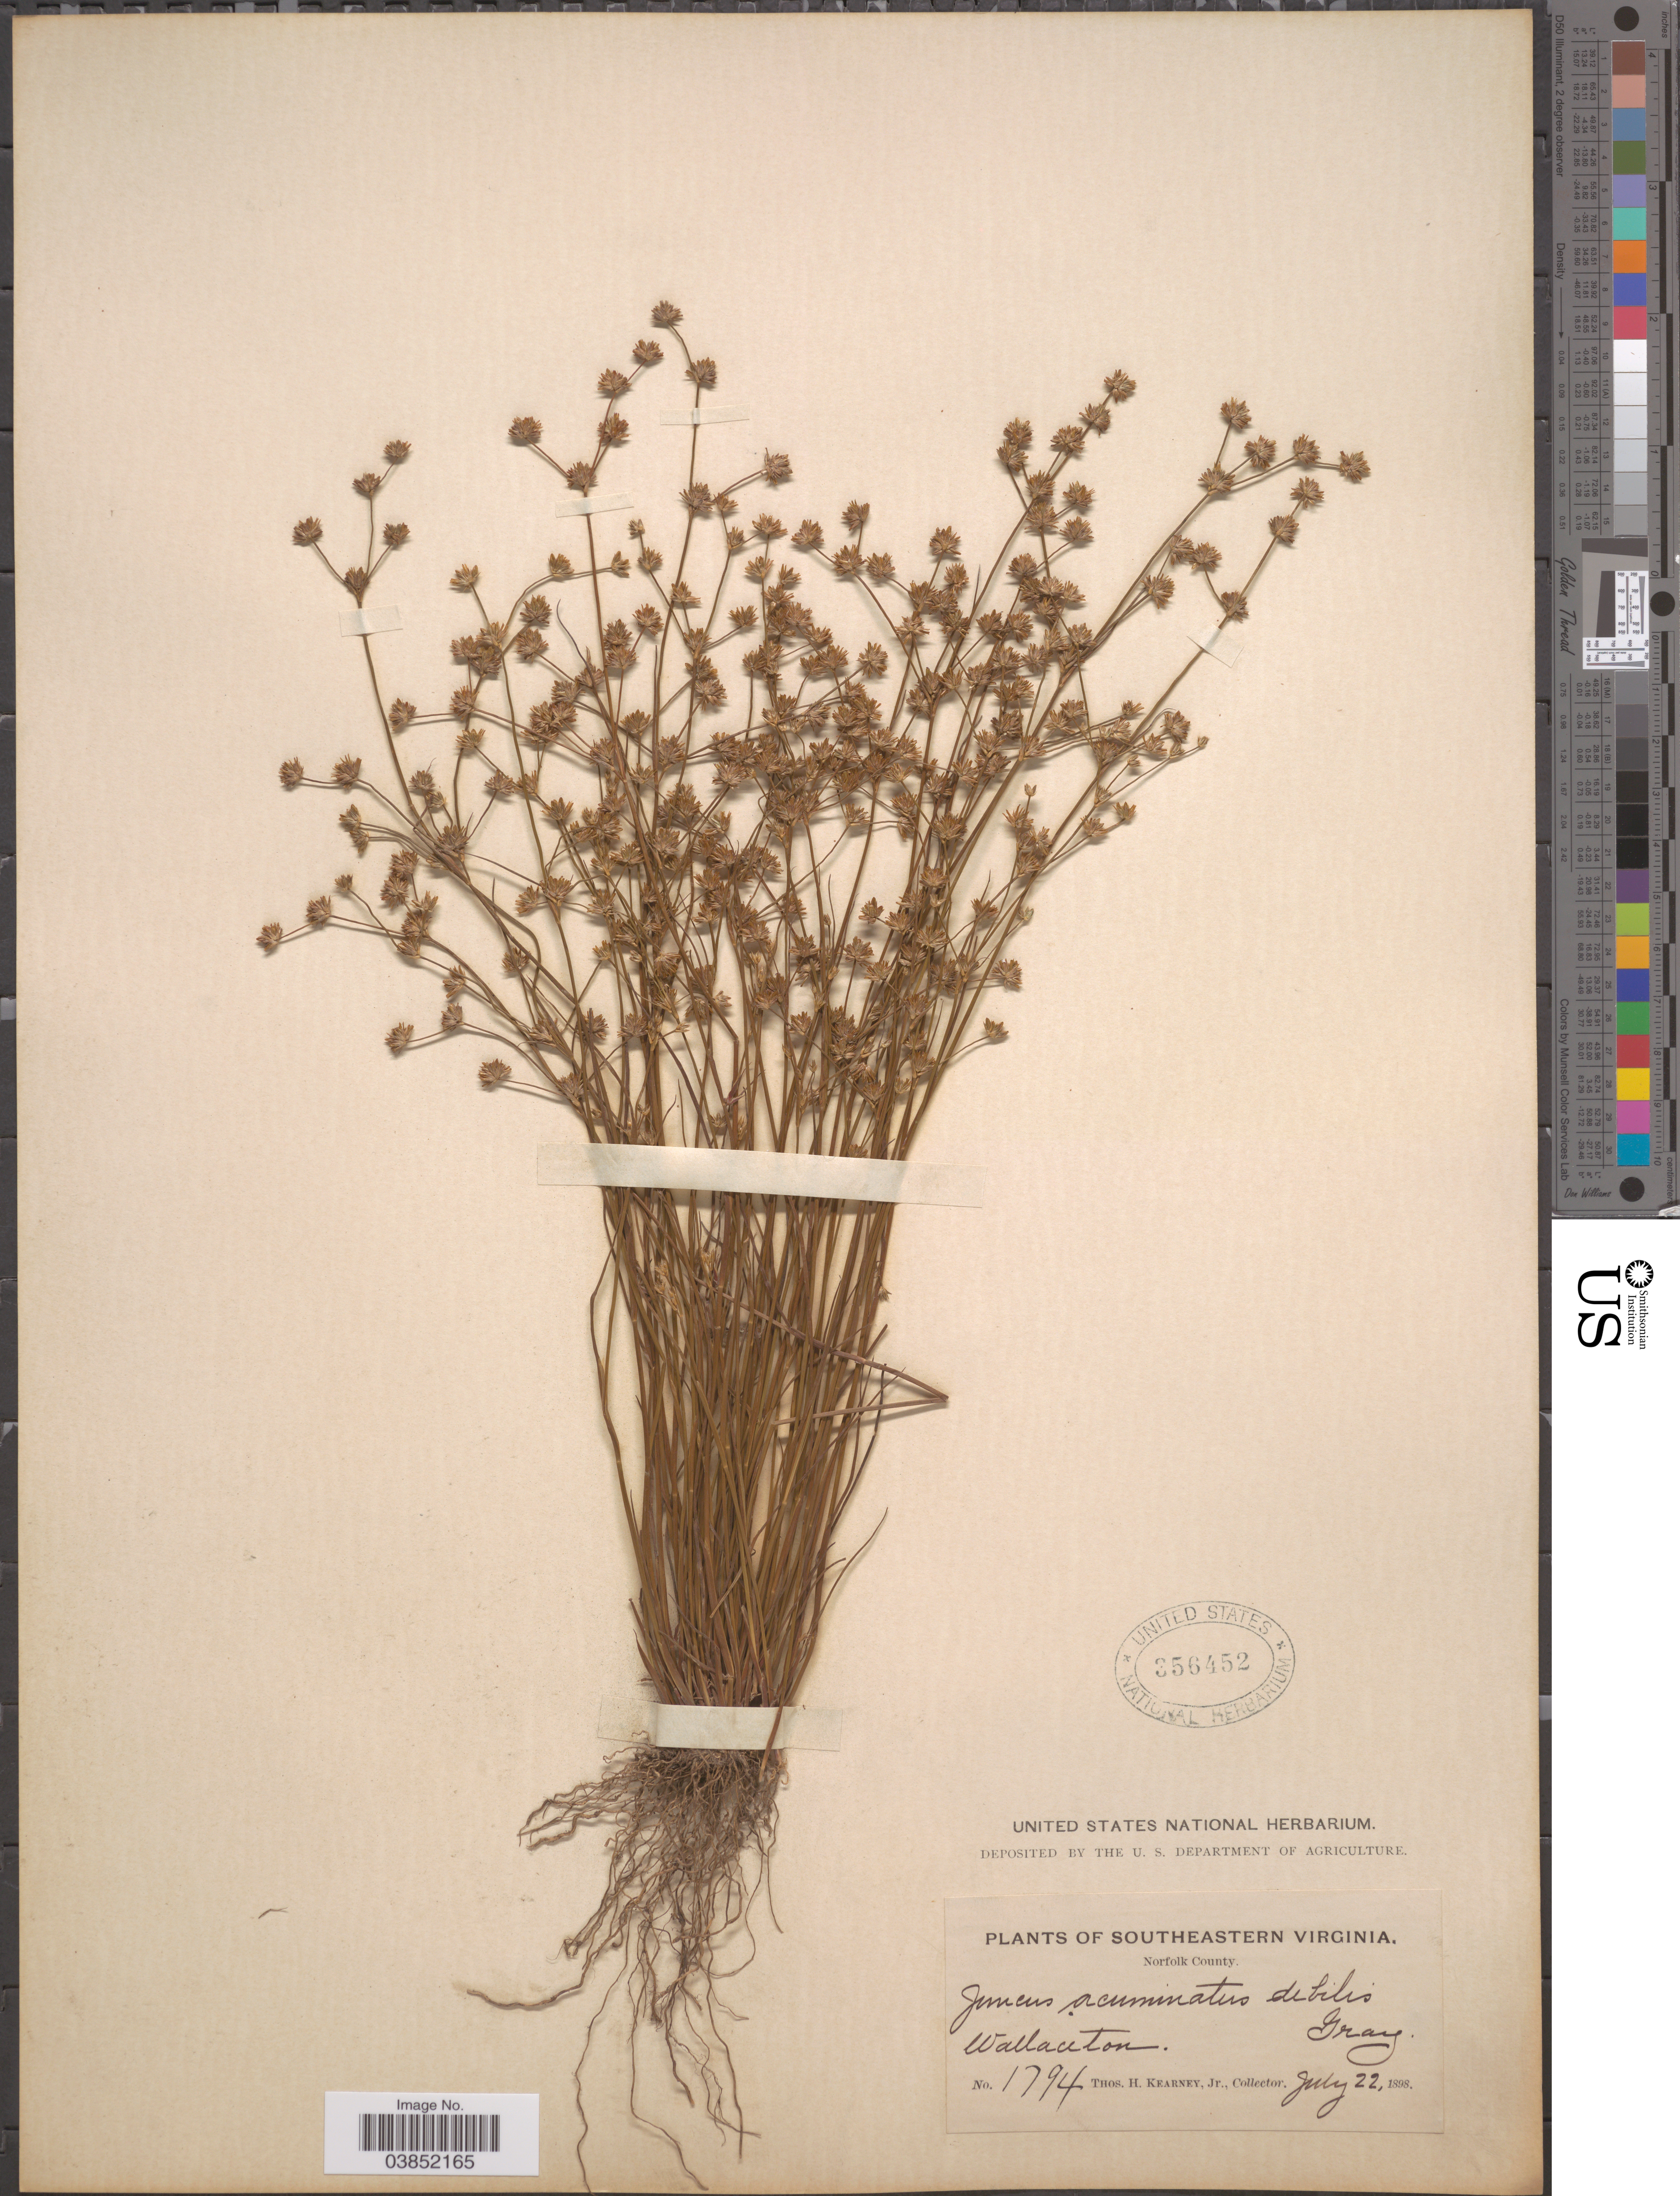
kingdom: Plantae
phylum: Tracheophyta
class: Liliopsida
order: Poales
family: Juncaceae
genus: Juncus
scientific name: Juncus debilis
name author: A. Gray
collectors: T. H. Kearney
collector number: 1794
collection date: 1898-07-22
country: United States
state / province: Virginia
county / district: City of Norfolk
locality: Southeastern Virginia. Norfolk County. Wallaceton.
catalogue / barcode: US 356452